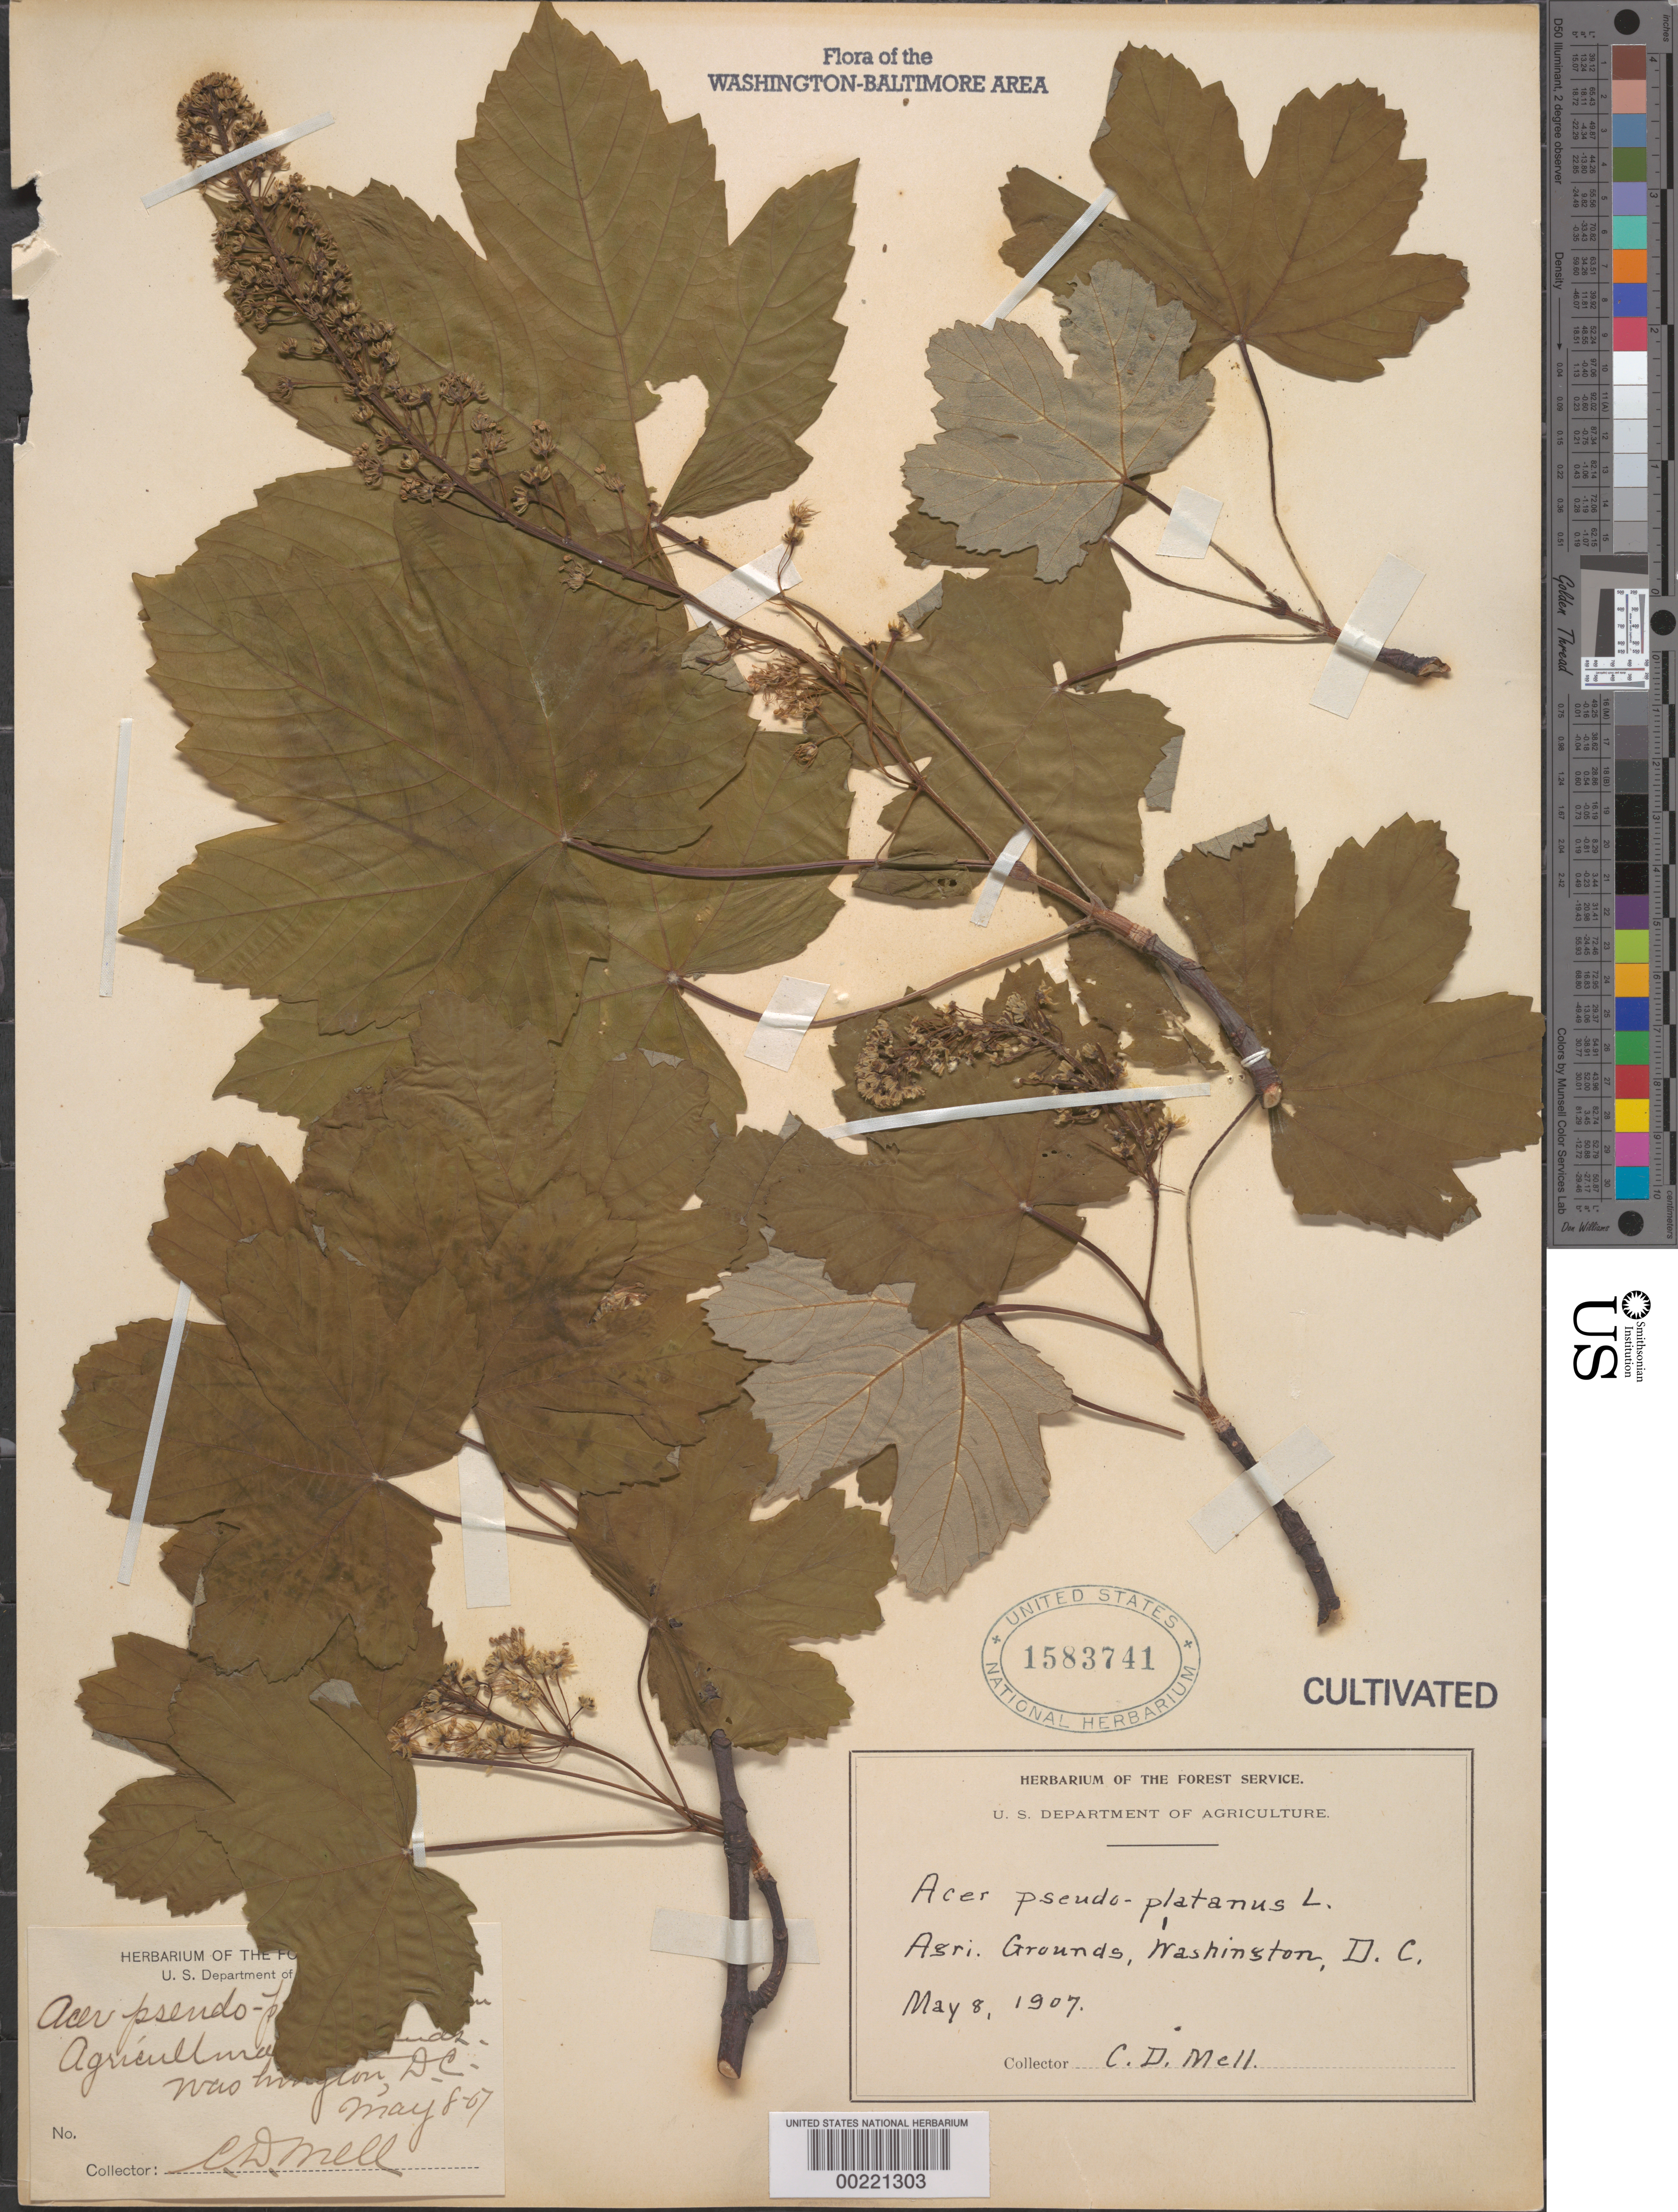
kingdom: Plantae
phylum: Tracheophyta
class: Magnoliopsida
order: Sapindales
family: Sapindaceae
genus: Acer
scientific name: Acer pseudoplatanus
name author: L.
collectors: C. D. Mell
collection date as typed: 08 May 1907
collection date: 1907-05-08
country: United States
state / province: District of Columbia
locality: Department of Agriculture grounds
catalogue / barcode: US 1583741